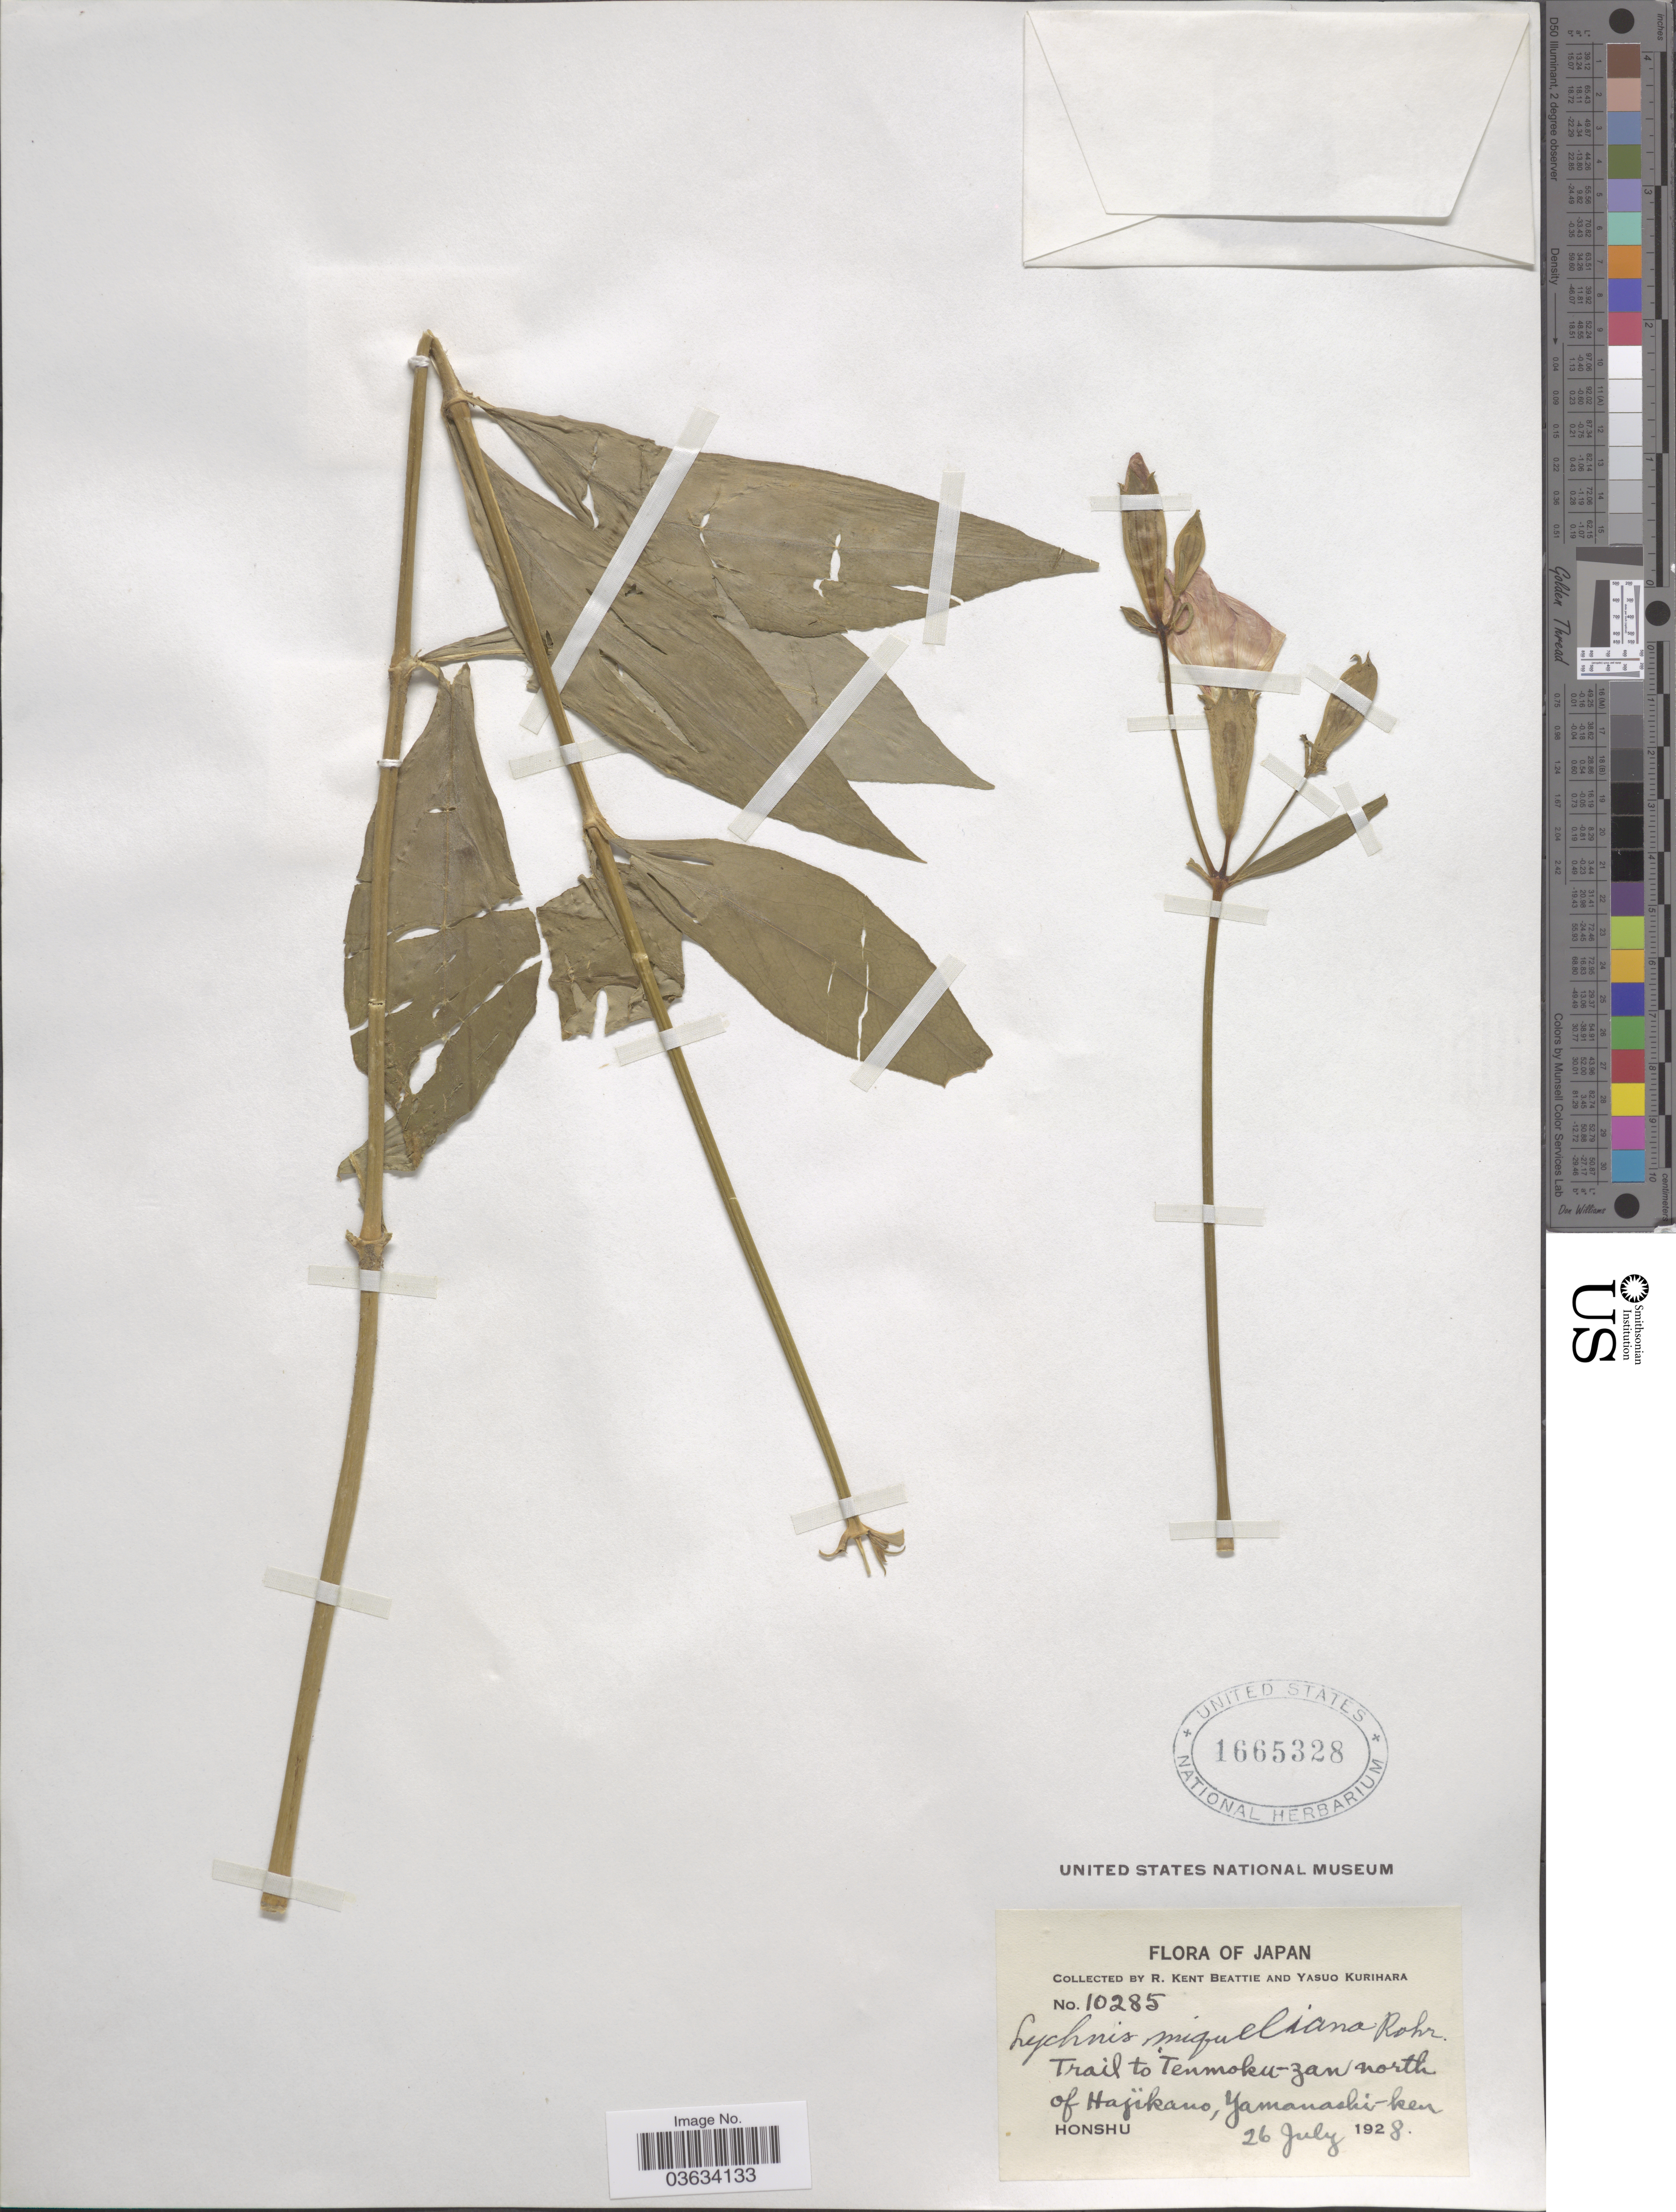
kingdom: Plantae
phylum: Tracheophyta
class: Magnoliopsida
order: Caryophyllales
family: Caryophyllaceae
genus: Silene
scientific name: Silene miqueliana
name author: (Rohrb. ex Franch. & Sav.) H. Ohashi & H. Nakai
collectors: R. K. Beattie & Y. Kurihara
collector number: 10285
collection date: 1928-07-26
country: Japan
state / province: Yamanasi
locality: Trail to Tenmoku-zan north of Hajikano, Yamanashi-ken. Honshu.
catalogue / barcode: US 1665328